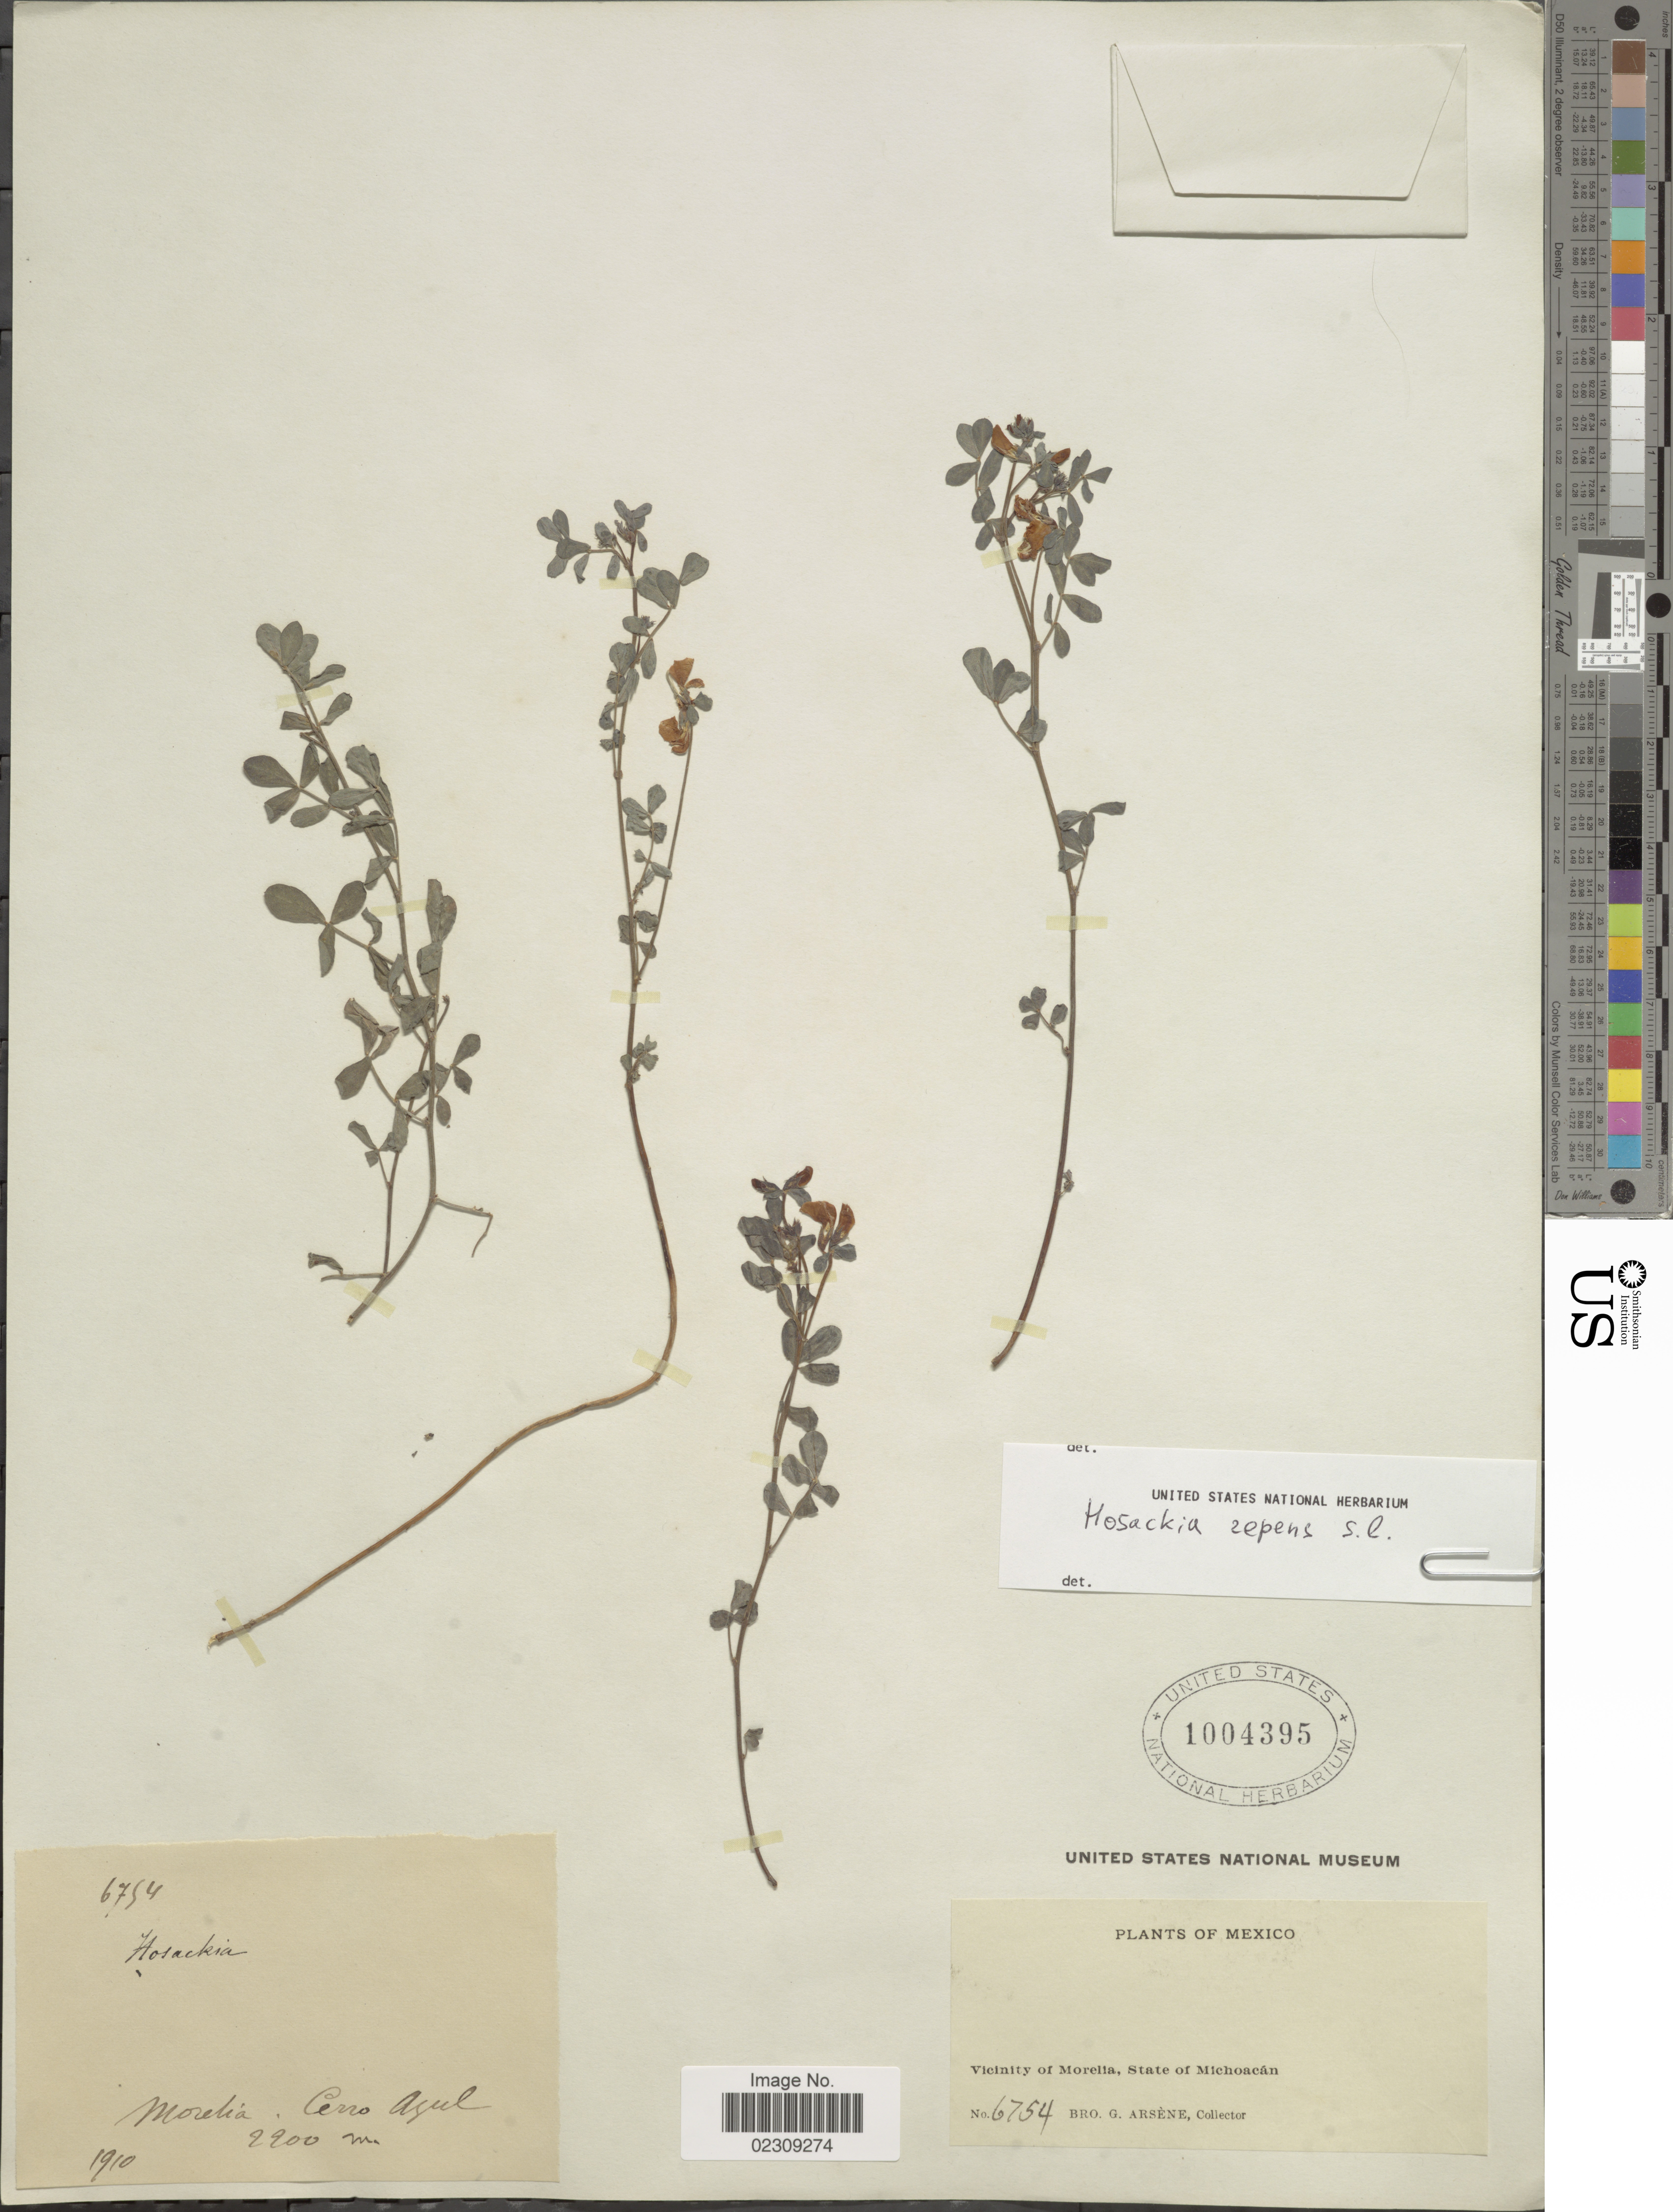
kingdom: Plantae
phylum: Tracheophyta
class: Magnoliopsida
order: Fabales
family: Fabaceae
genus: Hosackia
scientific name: Hosackia repens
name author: G. Don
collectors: Bro. G. Arsène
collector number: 6794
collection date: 1910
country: Mexico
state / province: Michoacán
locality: Vicinity of Morelia, Cerro Azul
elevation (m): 2200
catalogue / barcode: US 1004395